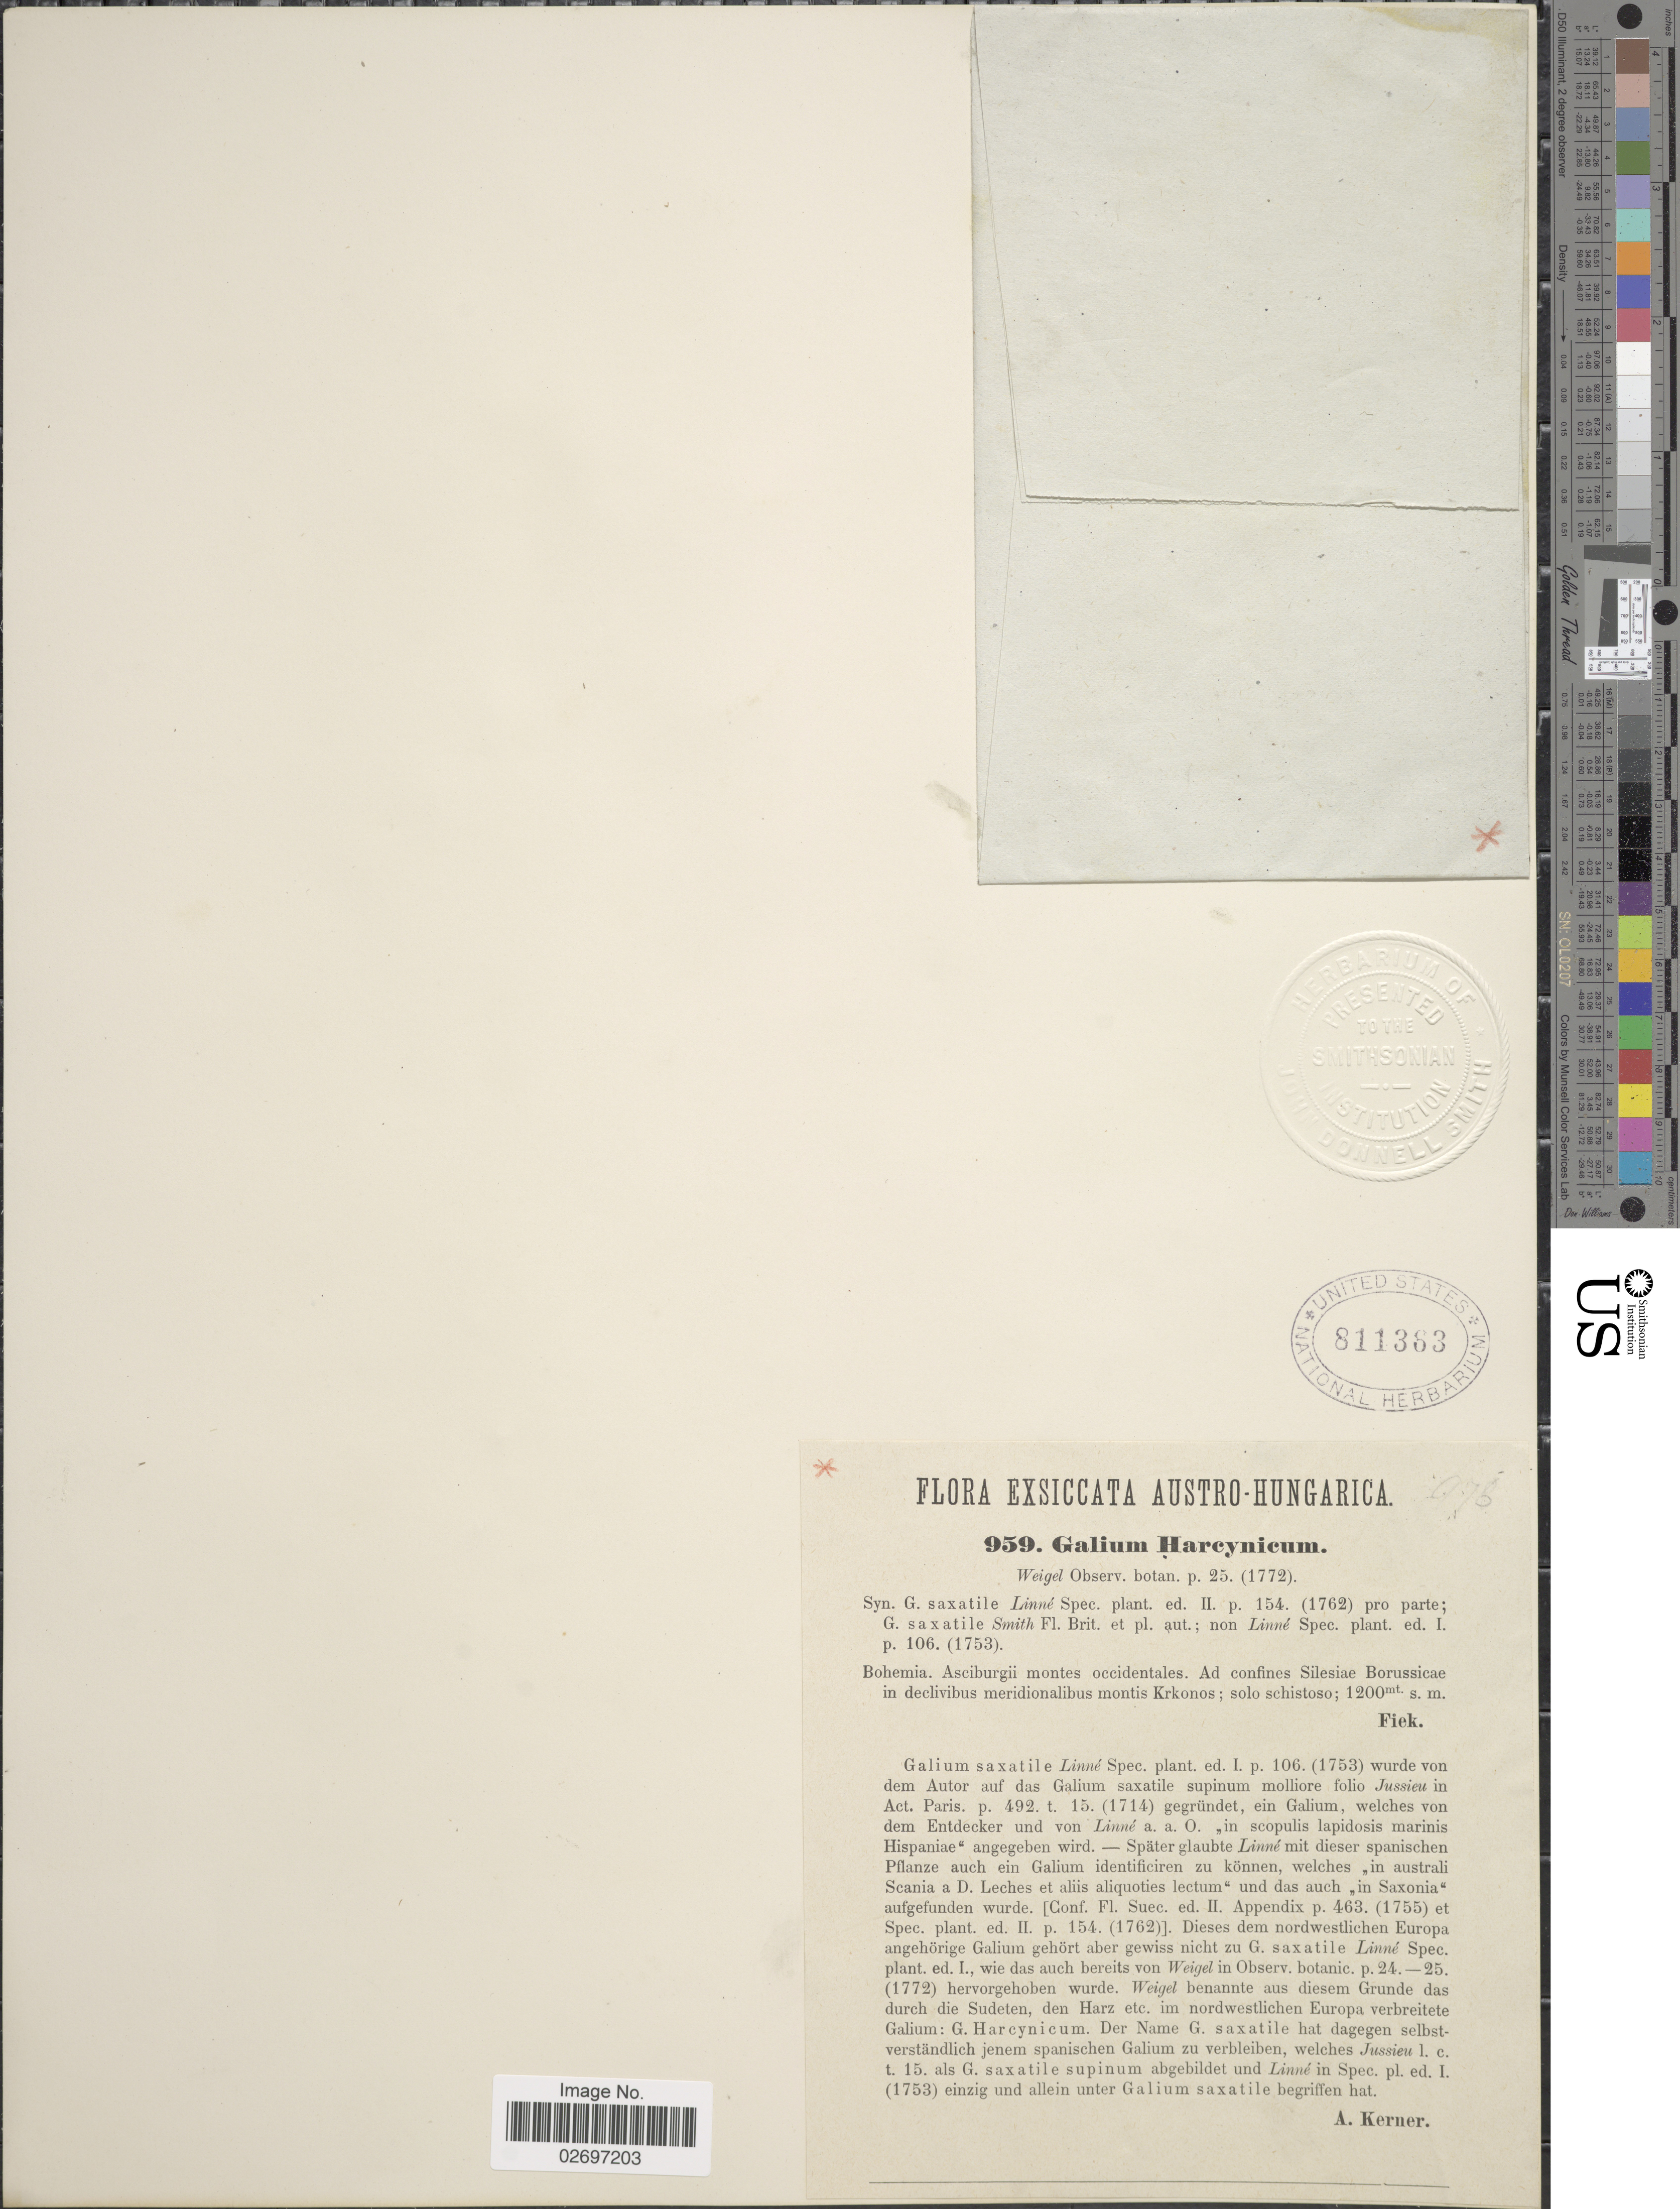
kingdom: Plantae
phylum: Tracheophyta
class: Magnoliopsida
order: Gentianales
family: Rubiaceae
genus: Galium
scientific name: Galium harcynicum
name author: Weigel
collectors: Fiek & A. Kerner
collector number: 959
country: Poland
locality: Austro-Hungarica, Bohemia, Asciburgii montes occidentalis, ad confines Silesiae Borussicae in declivibus meridionalibus montis Krkonos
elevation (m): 1200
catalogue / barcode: US 811363